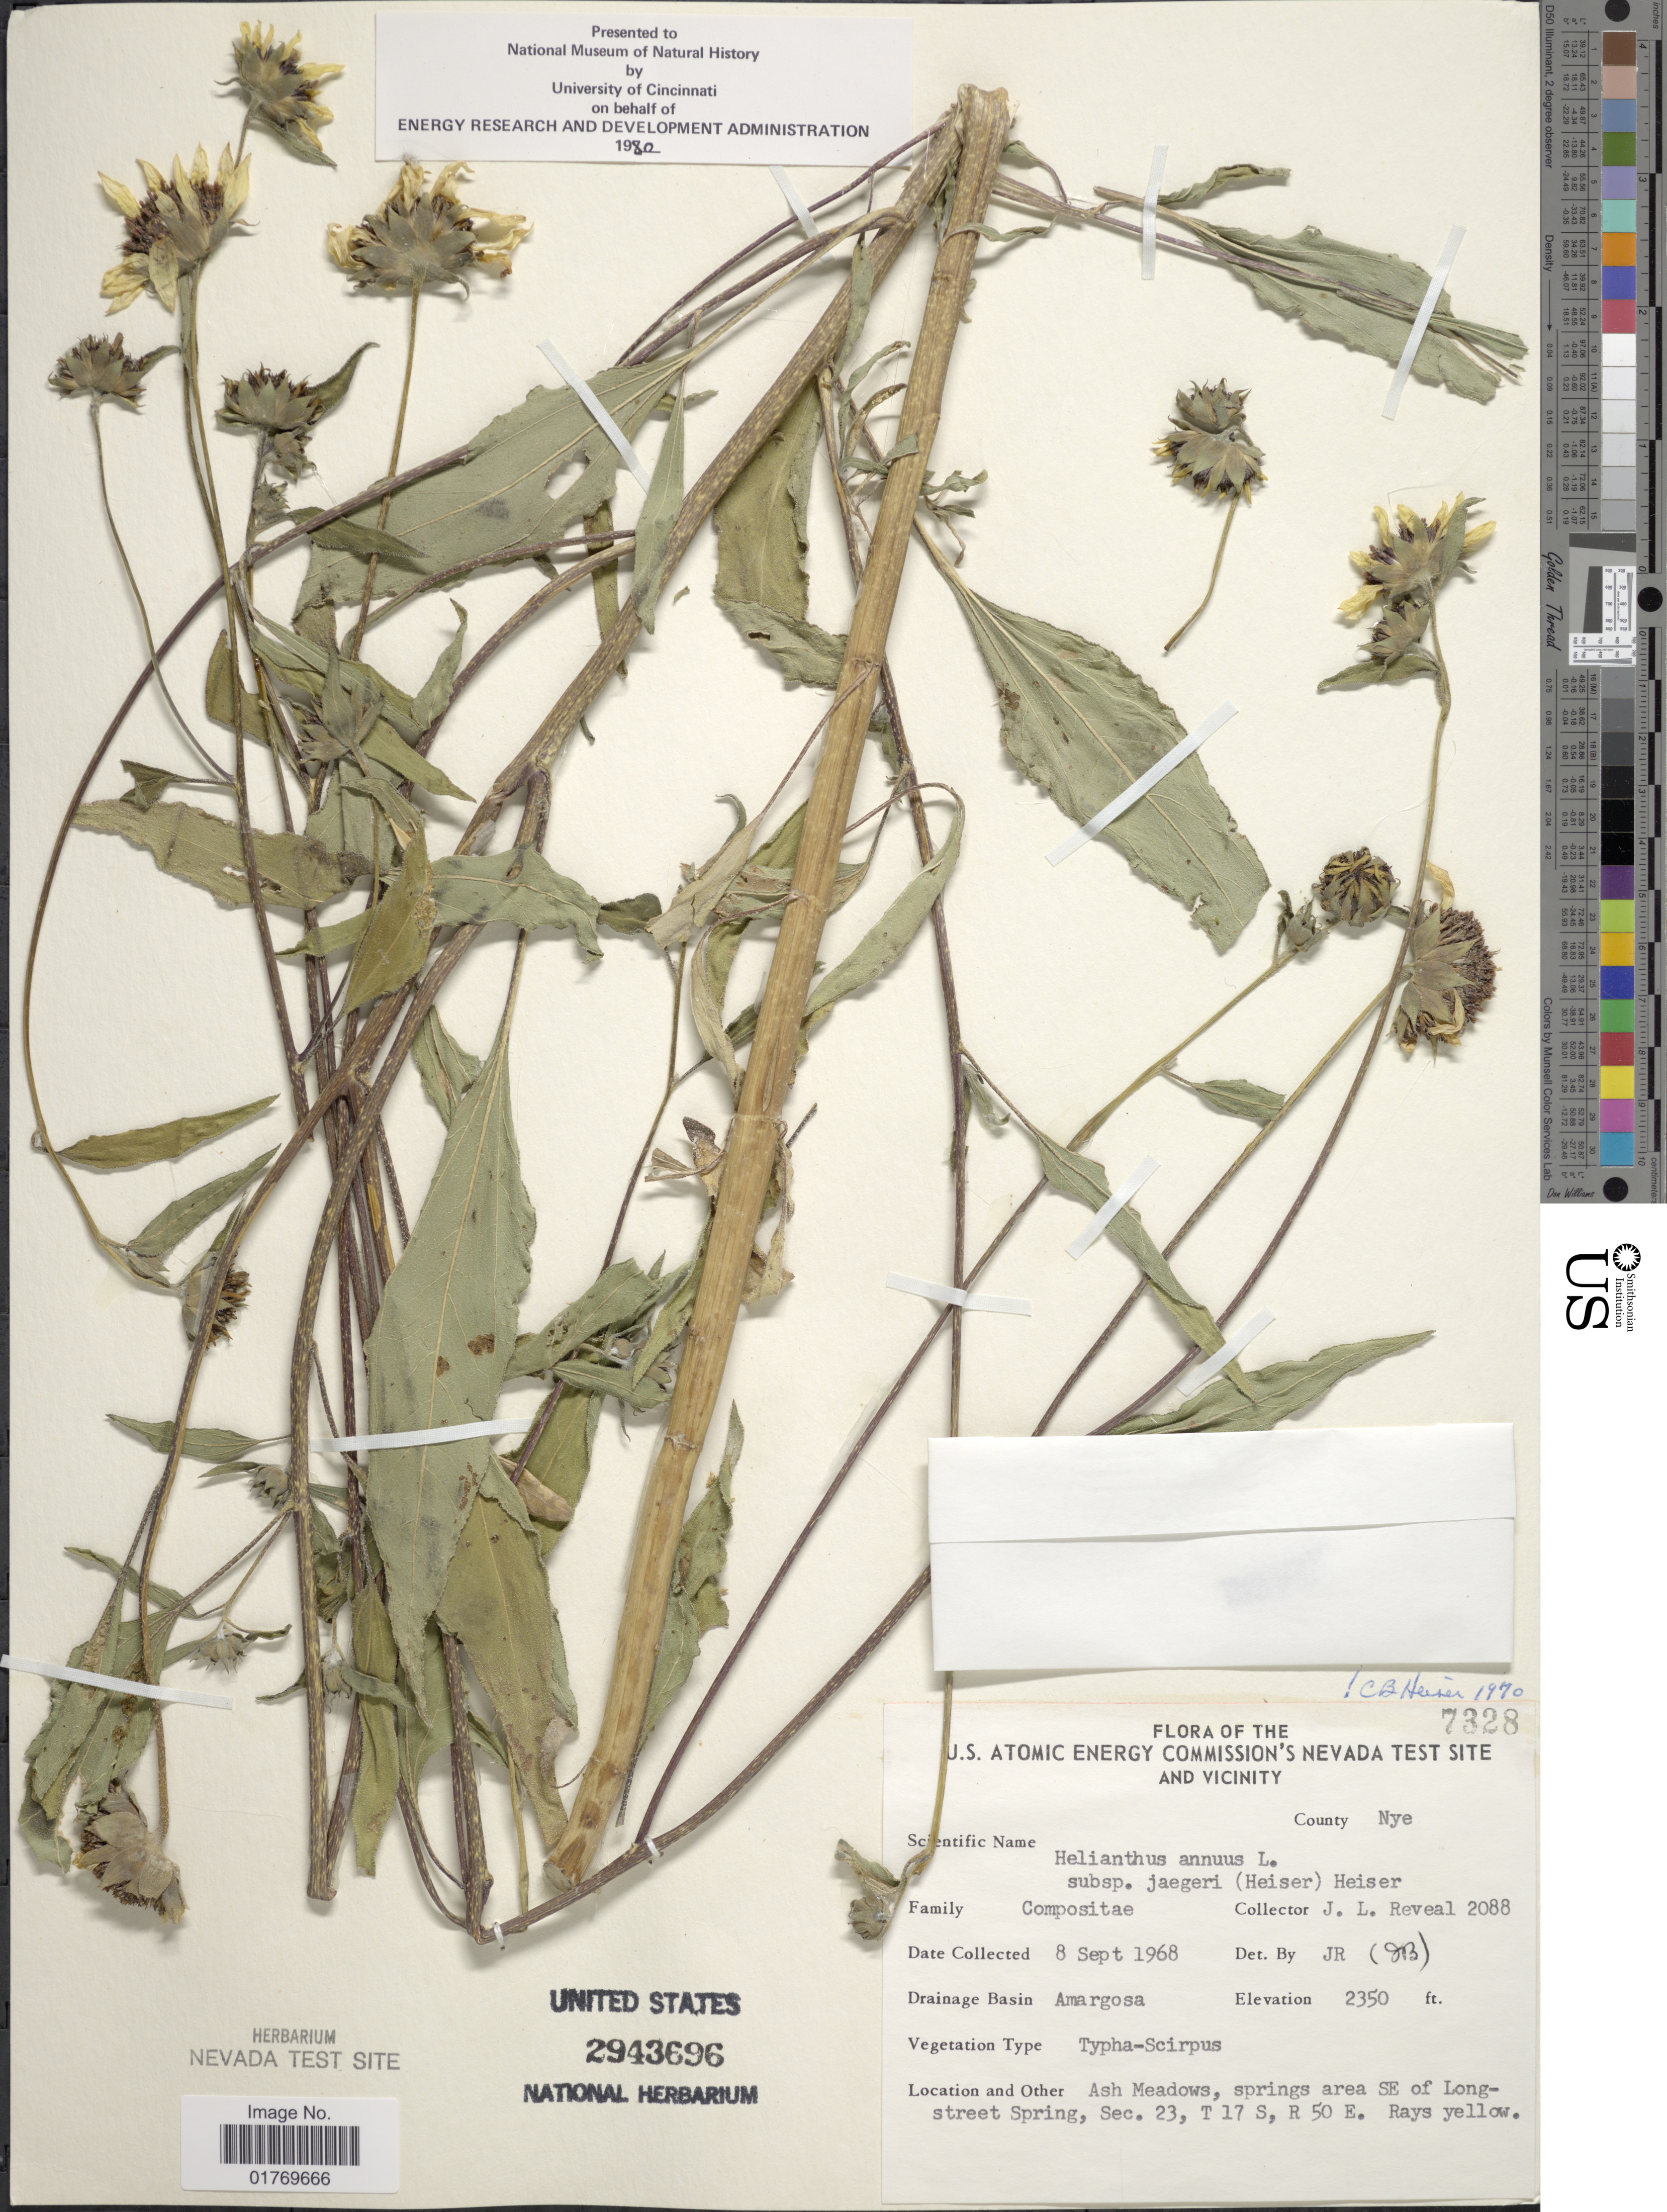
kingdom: Plantae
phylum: Tracheophyta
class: Magnoliopsida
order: Asterales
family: Asteraceae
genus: Helianthus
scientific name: Helianthus annuus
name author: L.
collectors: J. L. Reveal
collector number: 2088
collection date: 1968-09-08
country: United States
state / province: Nevada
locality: U. S. Atomic Energy Commision' s Nevada Test Site And Vicinity, County Clark, Drainage Basin Amargosa, Ash Meadows, springs area SE of Longstreet Spring, Sec. 23, T 17 S, R 50 E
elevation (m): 716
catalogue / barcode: US 2943696